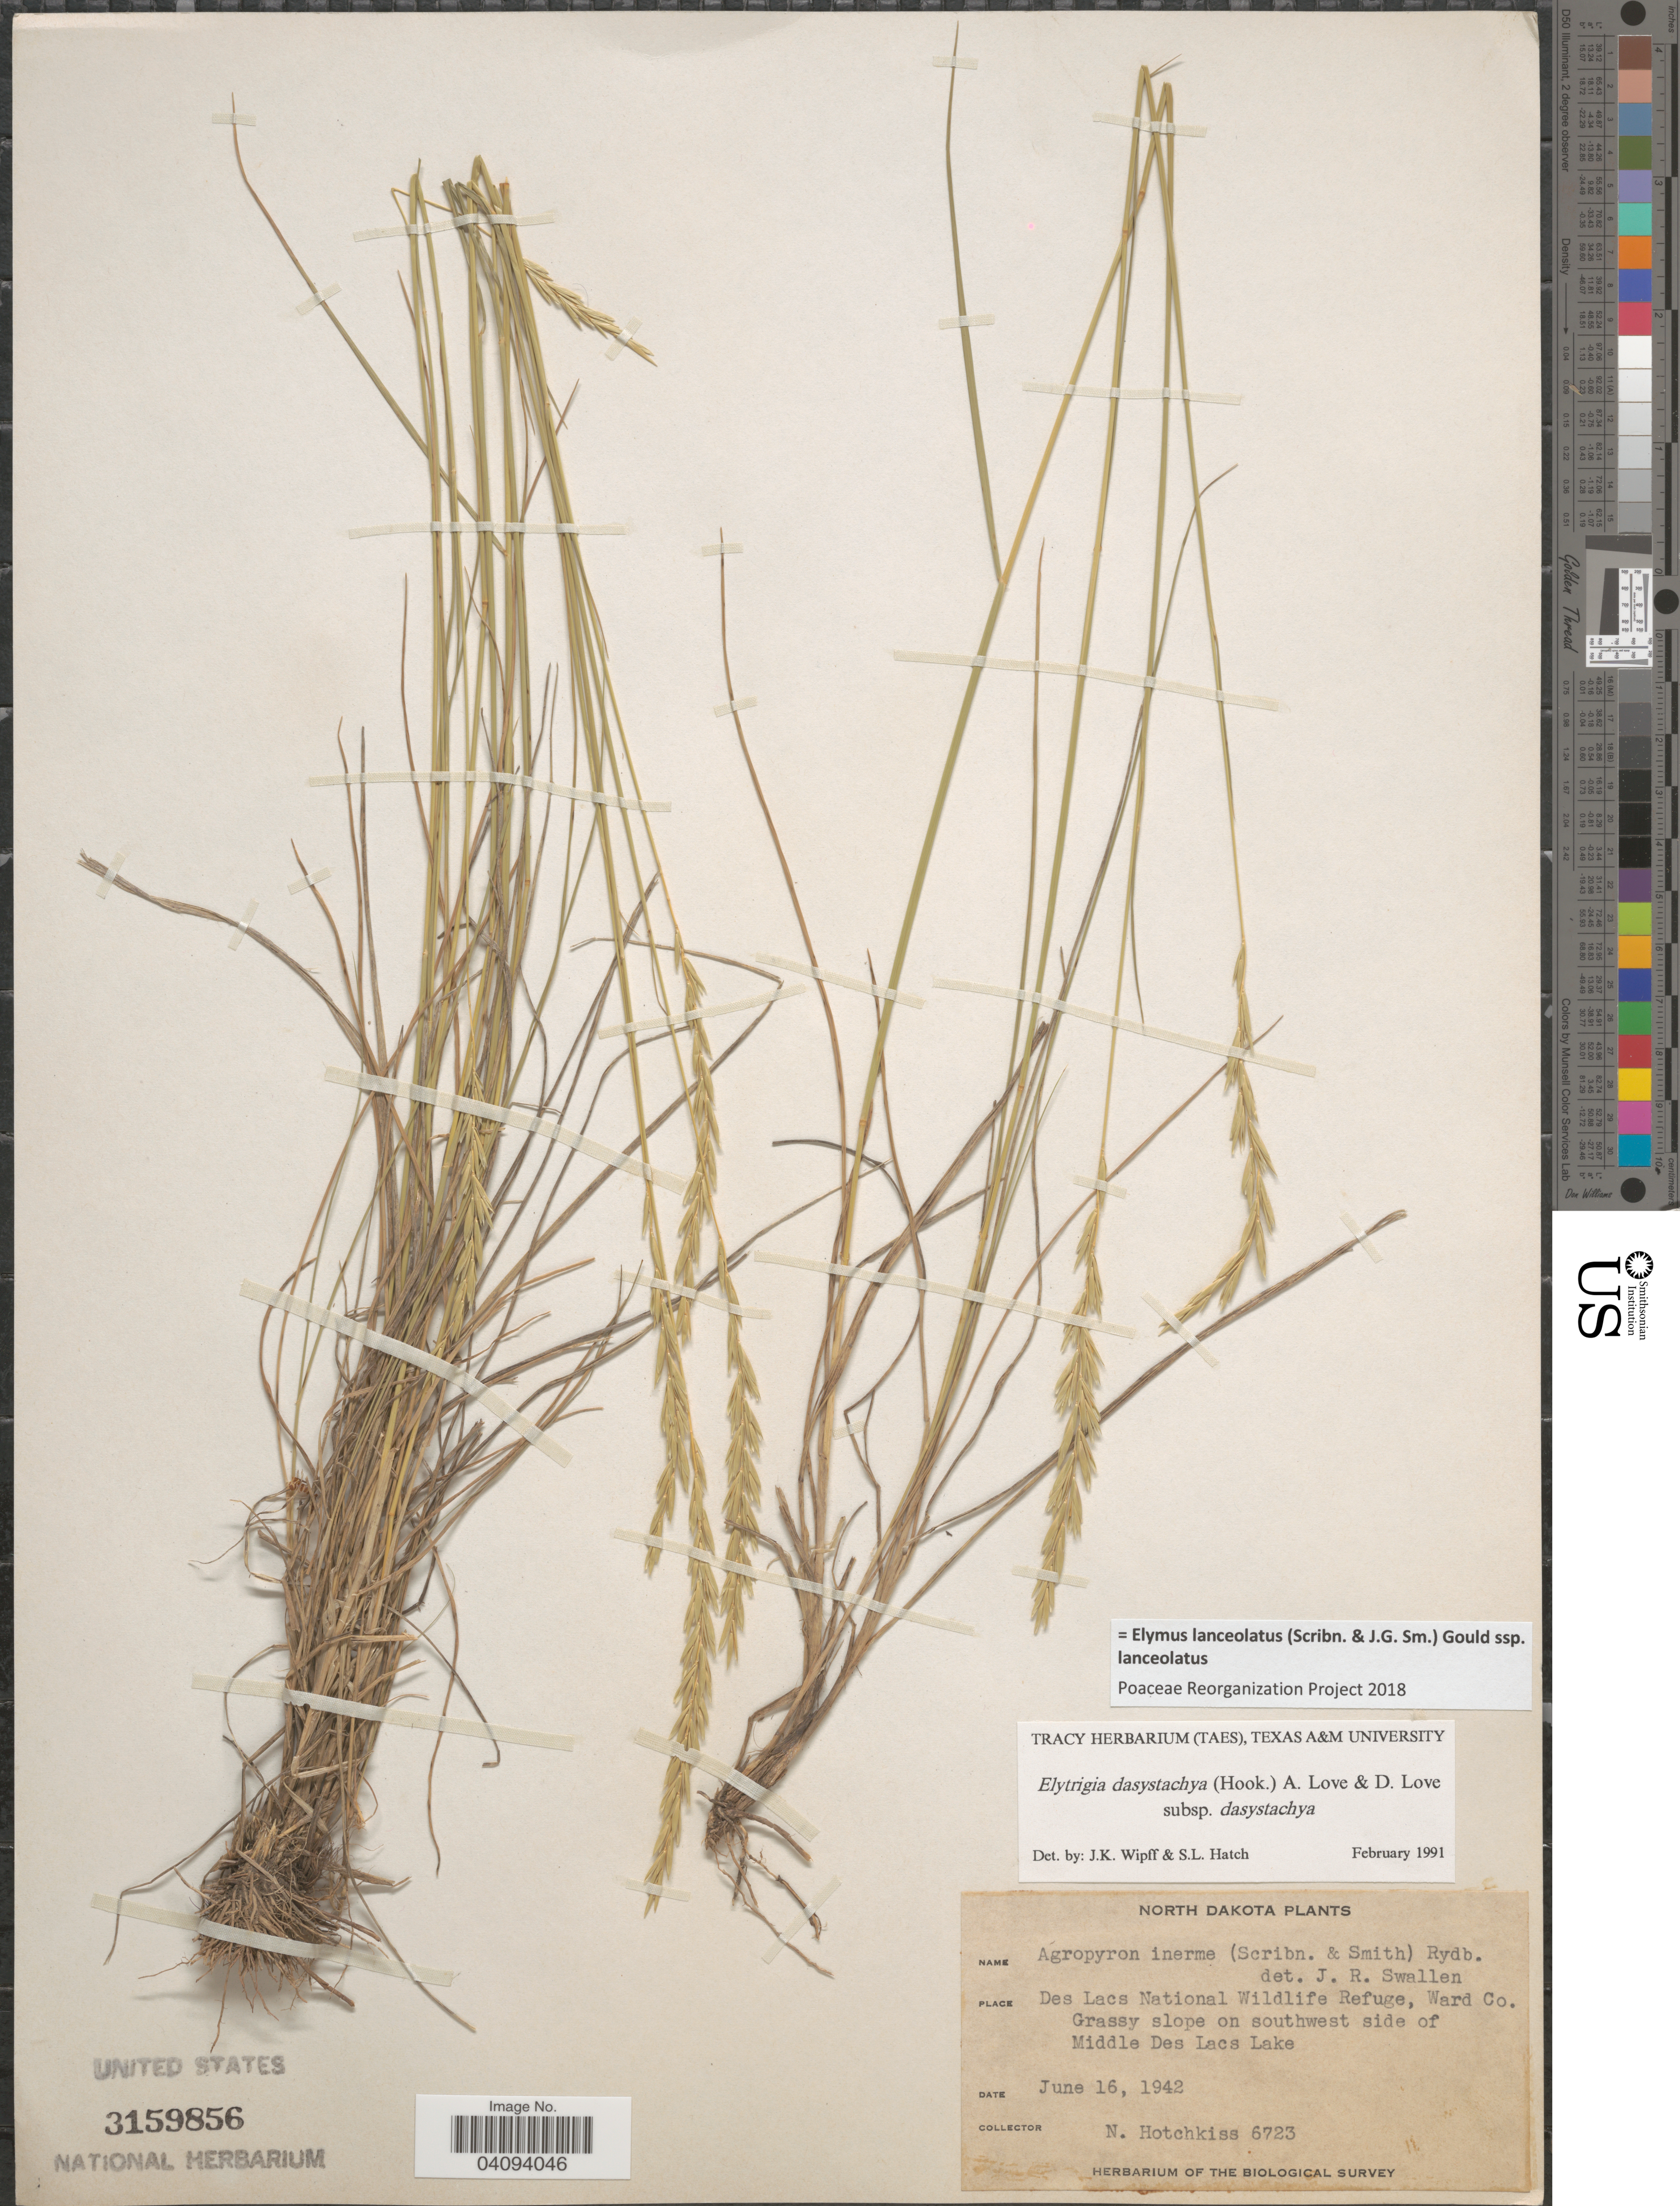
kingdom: Plantae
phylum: Tracheophyta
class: Liliopsida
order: Poales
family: Poaceae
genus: Elymus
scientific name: Elymus lanceolatus subsp. lanceolatus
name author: (Scribn. & J.G. Sm.) Gould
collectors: N. Hotchkiss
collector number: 6723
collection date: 1942-06-16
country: United States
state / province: North Dakota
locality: Des Lacs National Wildlife Refuge, Ward Co. Grassy slope on southwest side of Middle Des Lacs Lake. Herbarium of the Biological Survey.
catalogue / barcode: US 3159856